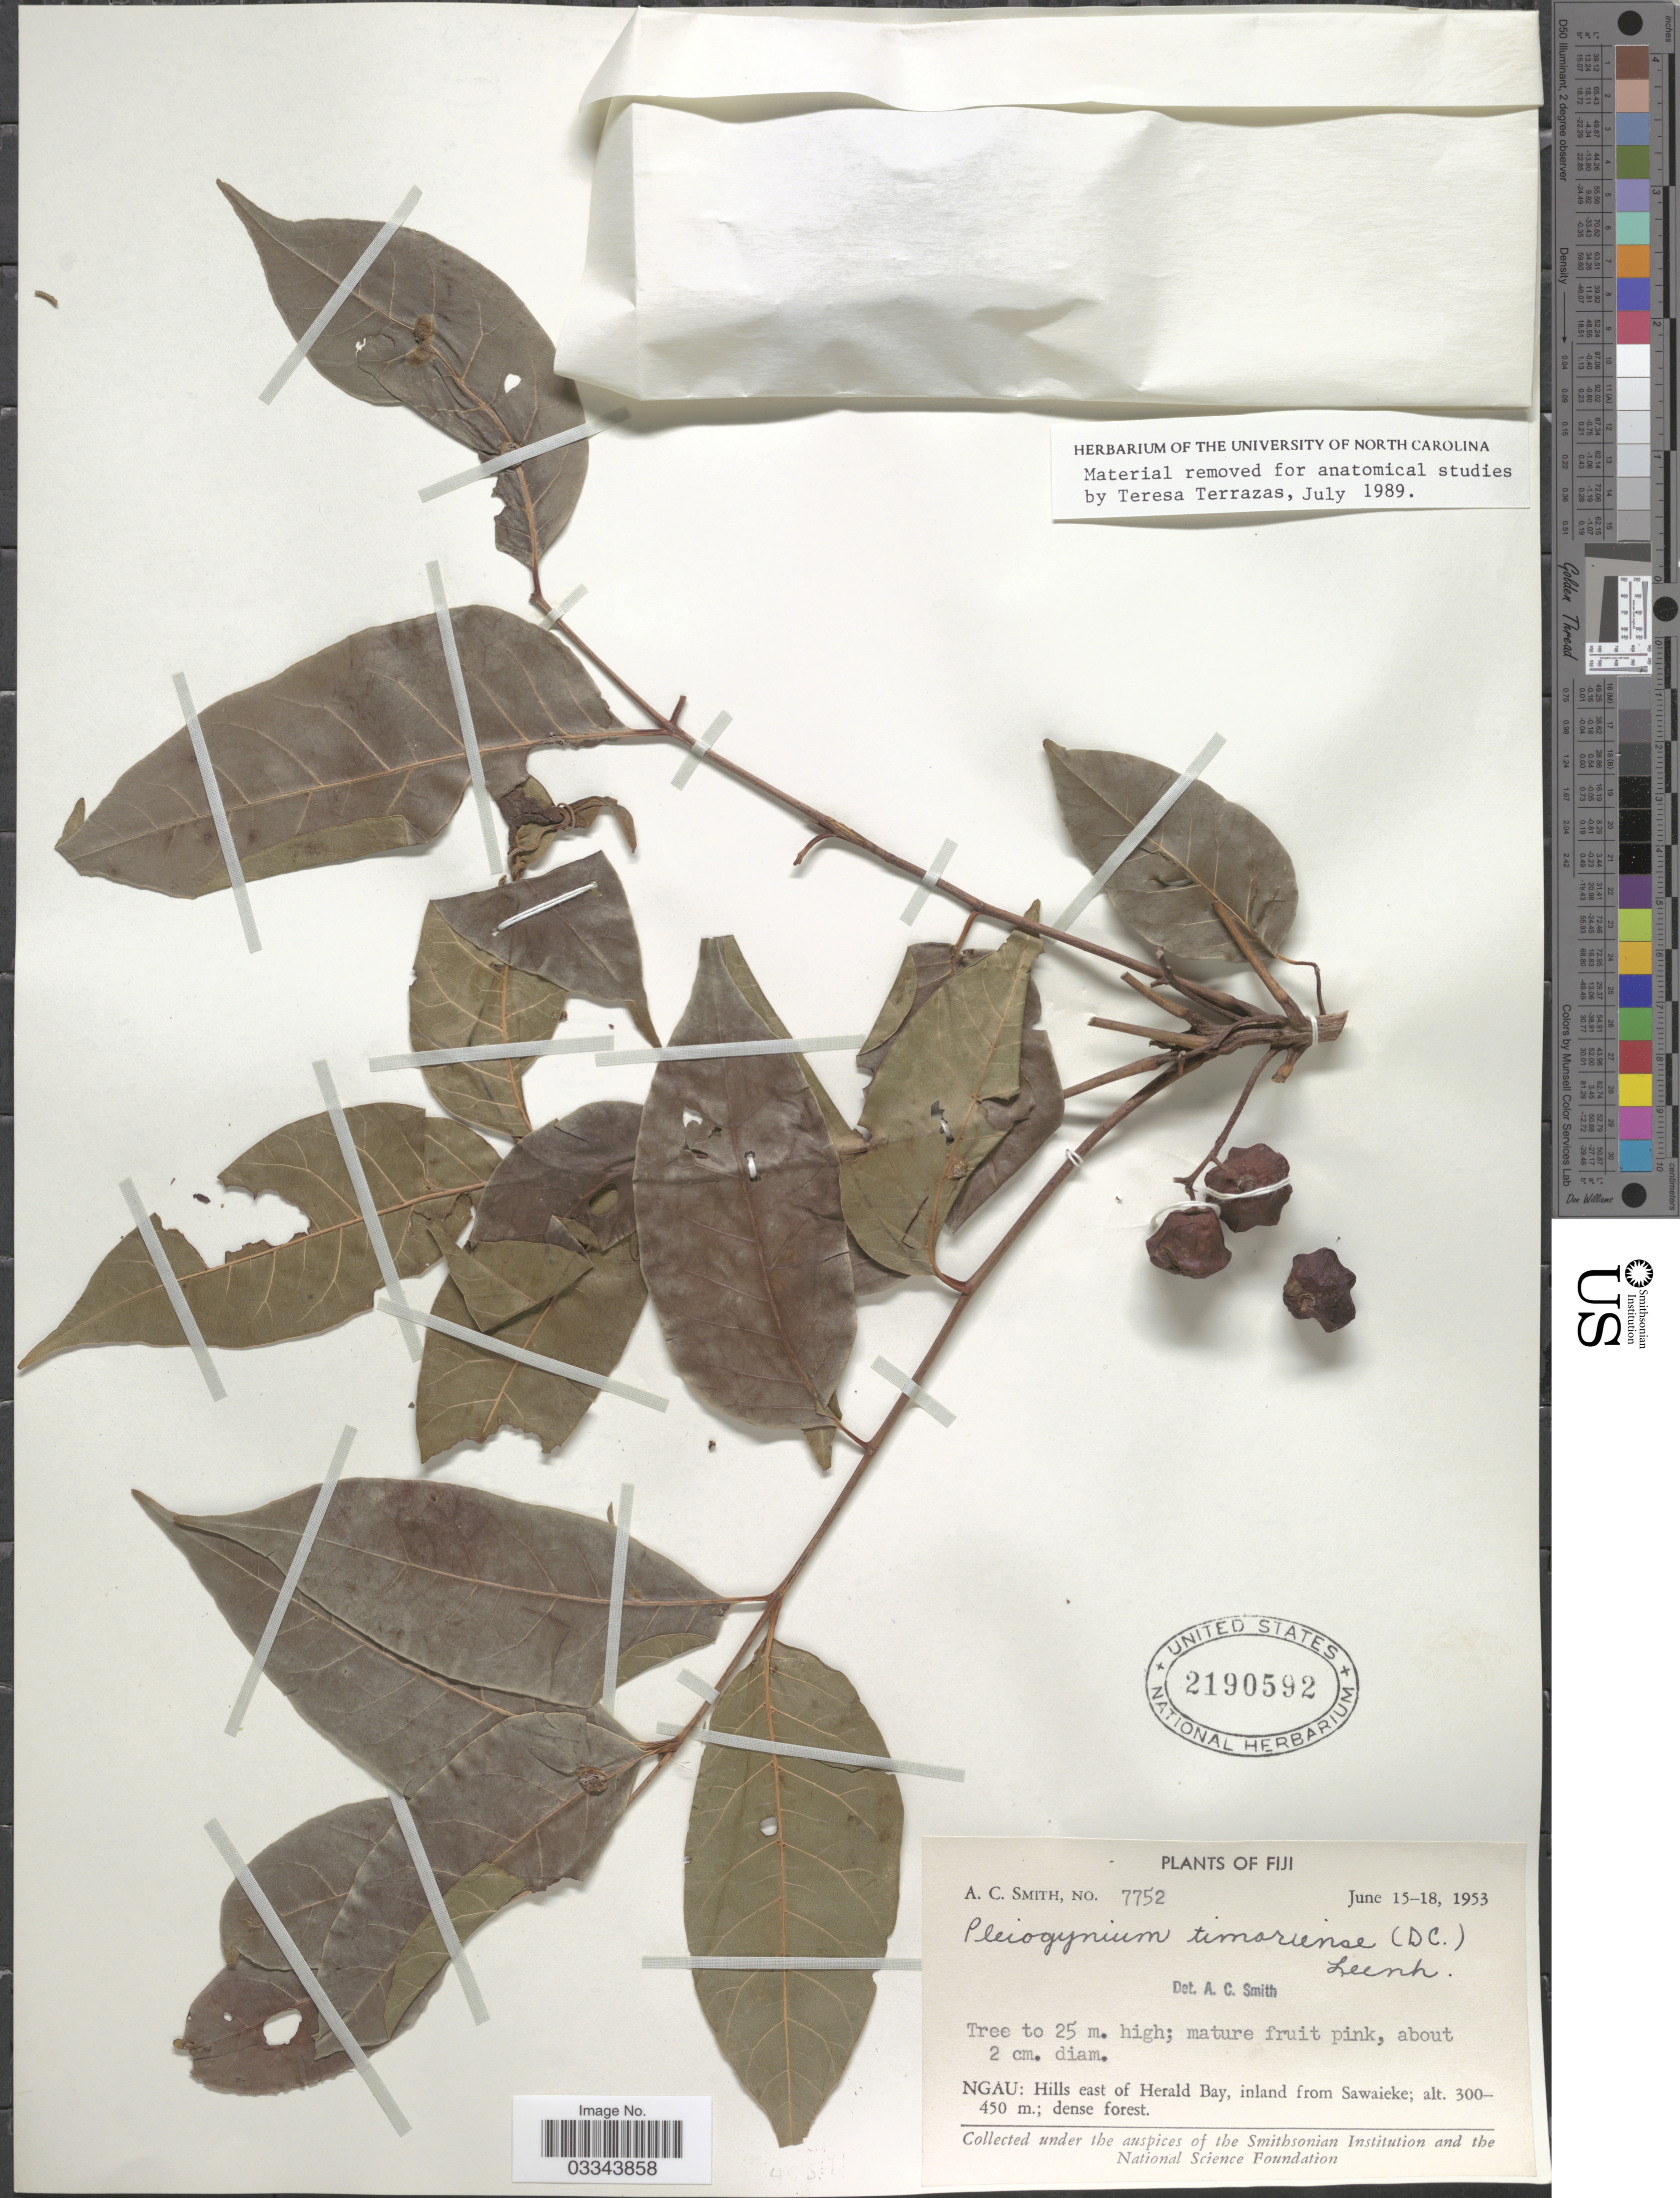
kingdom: Plantae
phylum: Tracheophyta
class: Magnoliopsida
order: Sapindales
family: Anacardiaceae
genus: Pleiogynium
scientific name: Pleiogynium timoriense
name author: (A. DC.) Leenh.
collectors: A. C. Smith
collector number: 7752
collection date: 1953-06-15/1953-06-18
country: Fiji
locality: Ngau: Hills east of Herald Bay, inland from Sawieke.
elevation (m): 300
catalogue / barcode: US 2190592